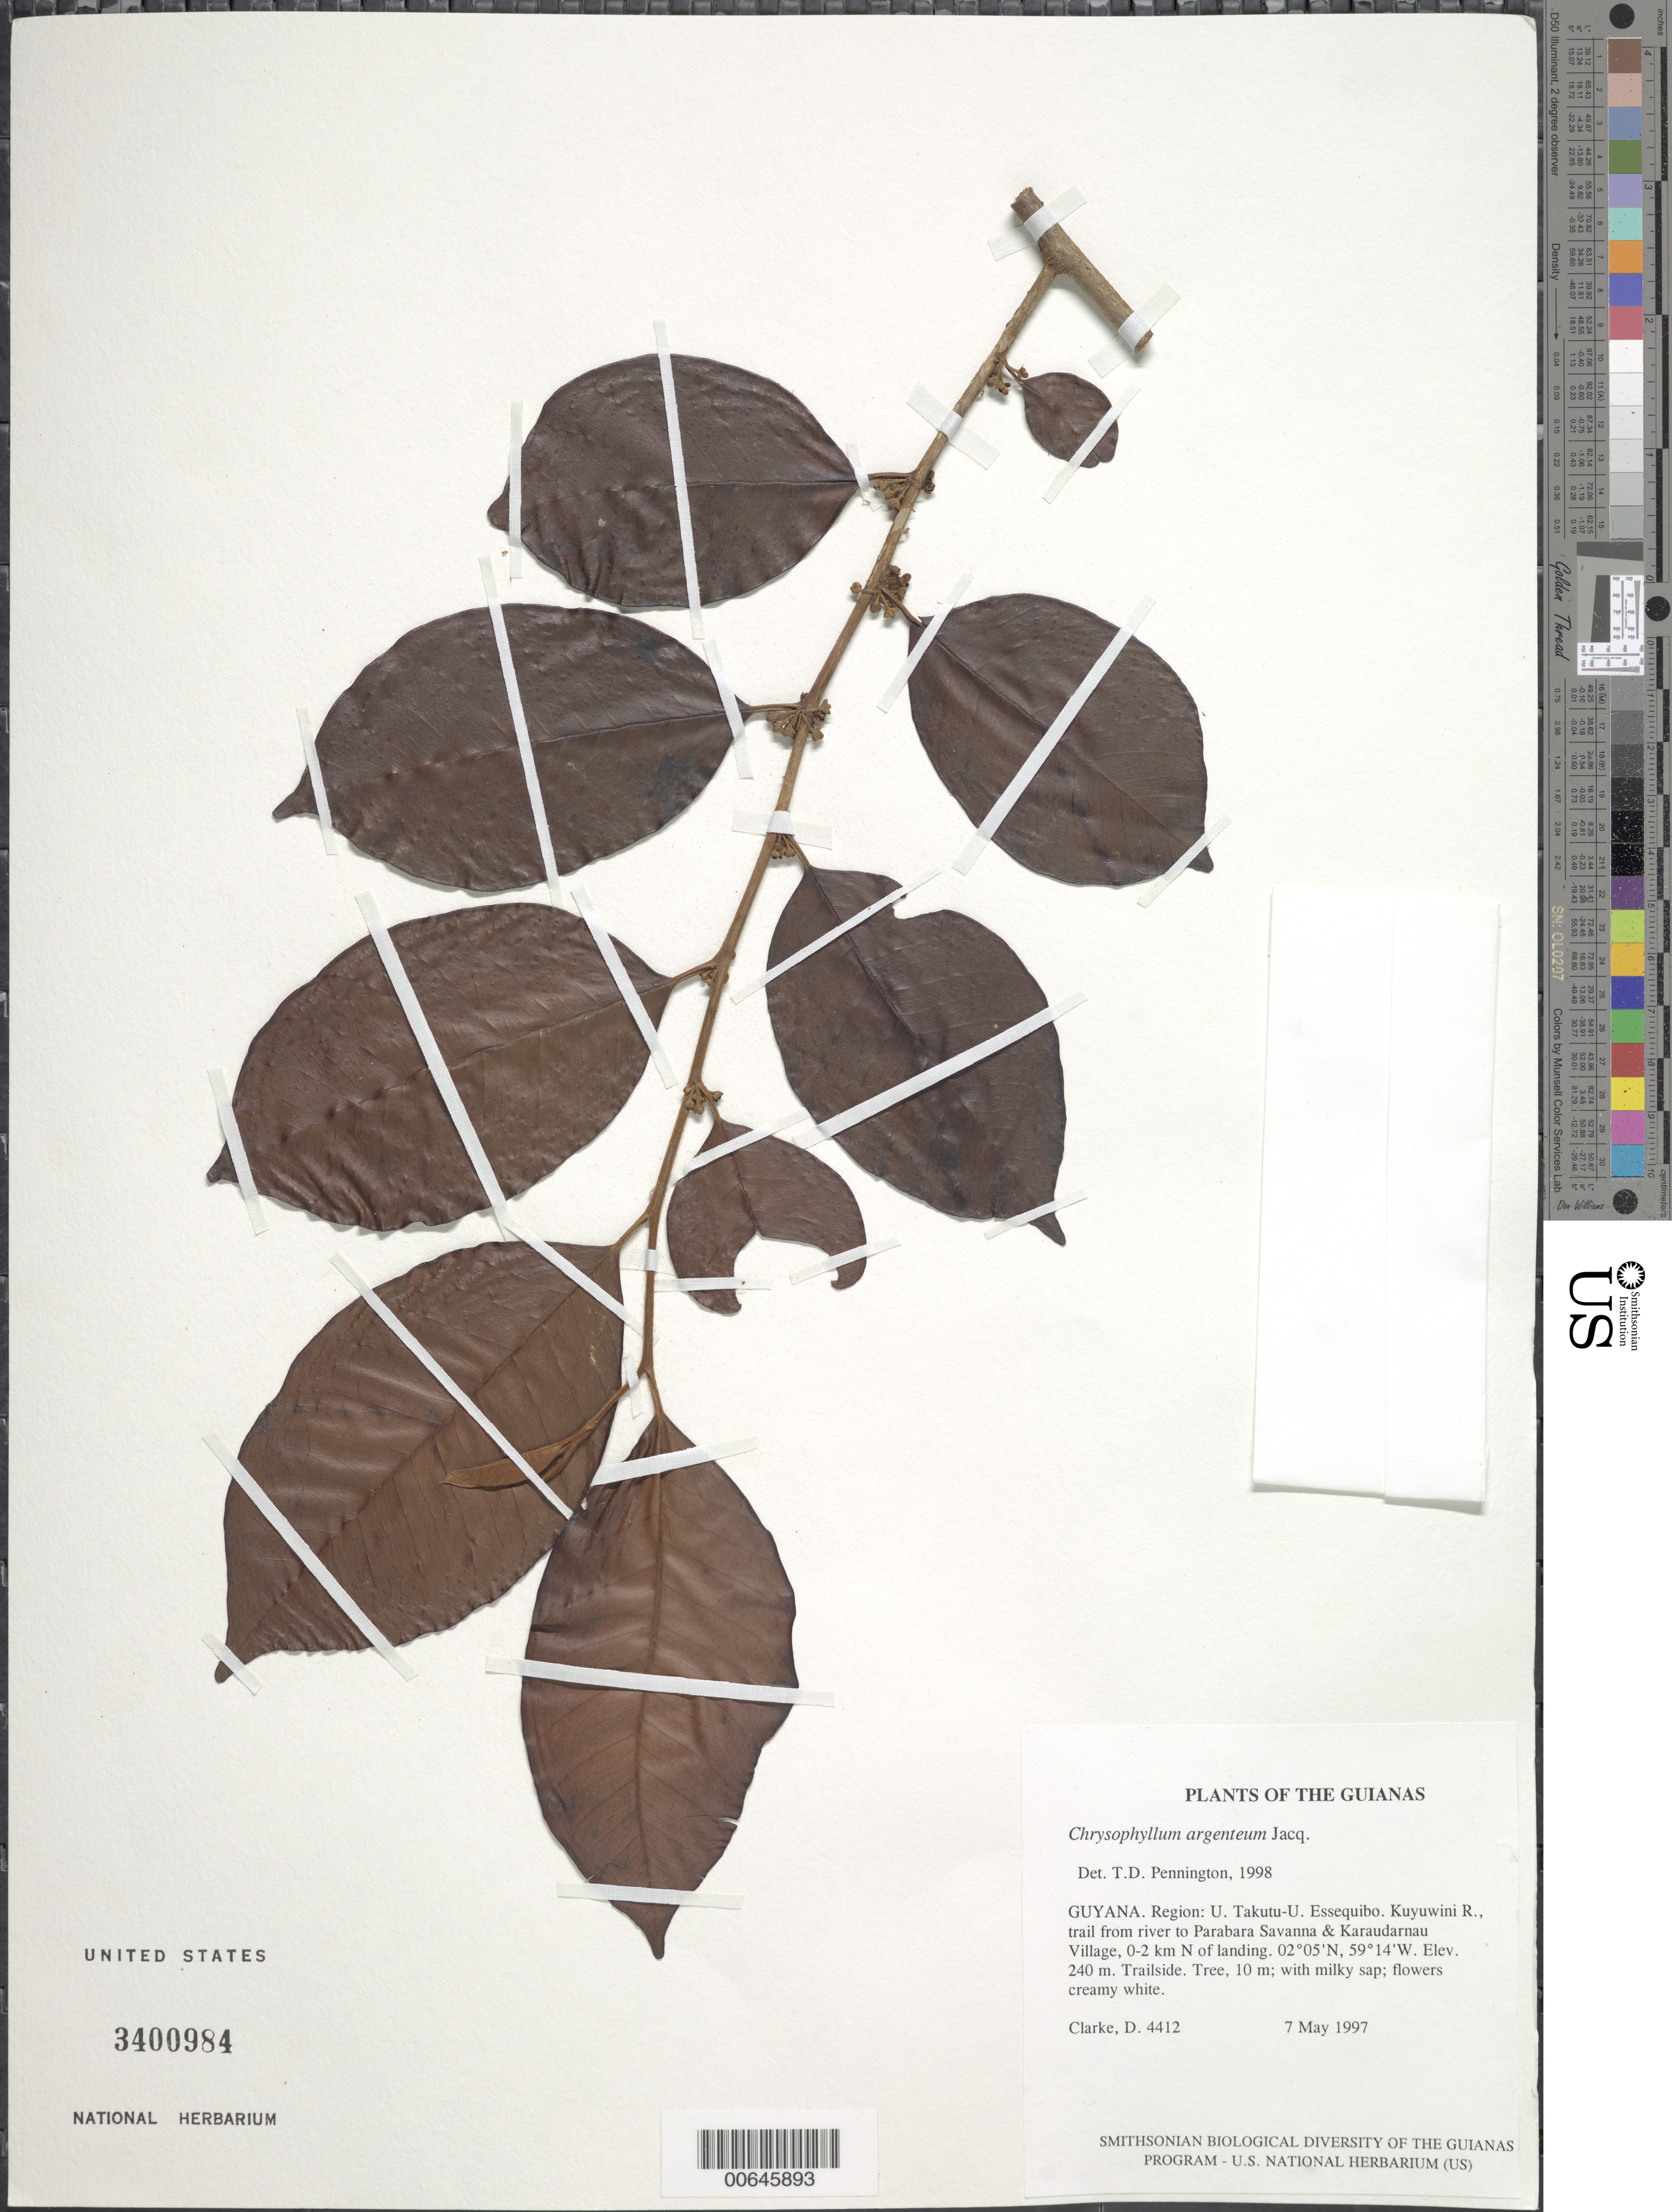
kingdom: Plantae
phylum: Tracheophyta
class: Magnoliopsida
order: Ericales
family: Sapotaceae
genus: Chrysophyllum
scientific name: Chrysophyllum argenteum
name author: Jacq.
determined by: Pennington, T. D., (K)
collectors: H. D. Clarke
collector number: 4412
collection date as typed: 7 May 1997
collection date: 1997-05-07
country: Guyana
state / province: U. Takutu-U. Essequibo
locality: Kuyuwini R., trail from river to Parabara Savanna & Karaudarnau Village, 0-2 km N of landing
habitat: Trailside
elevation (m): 240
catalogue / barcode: US 3400984